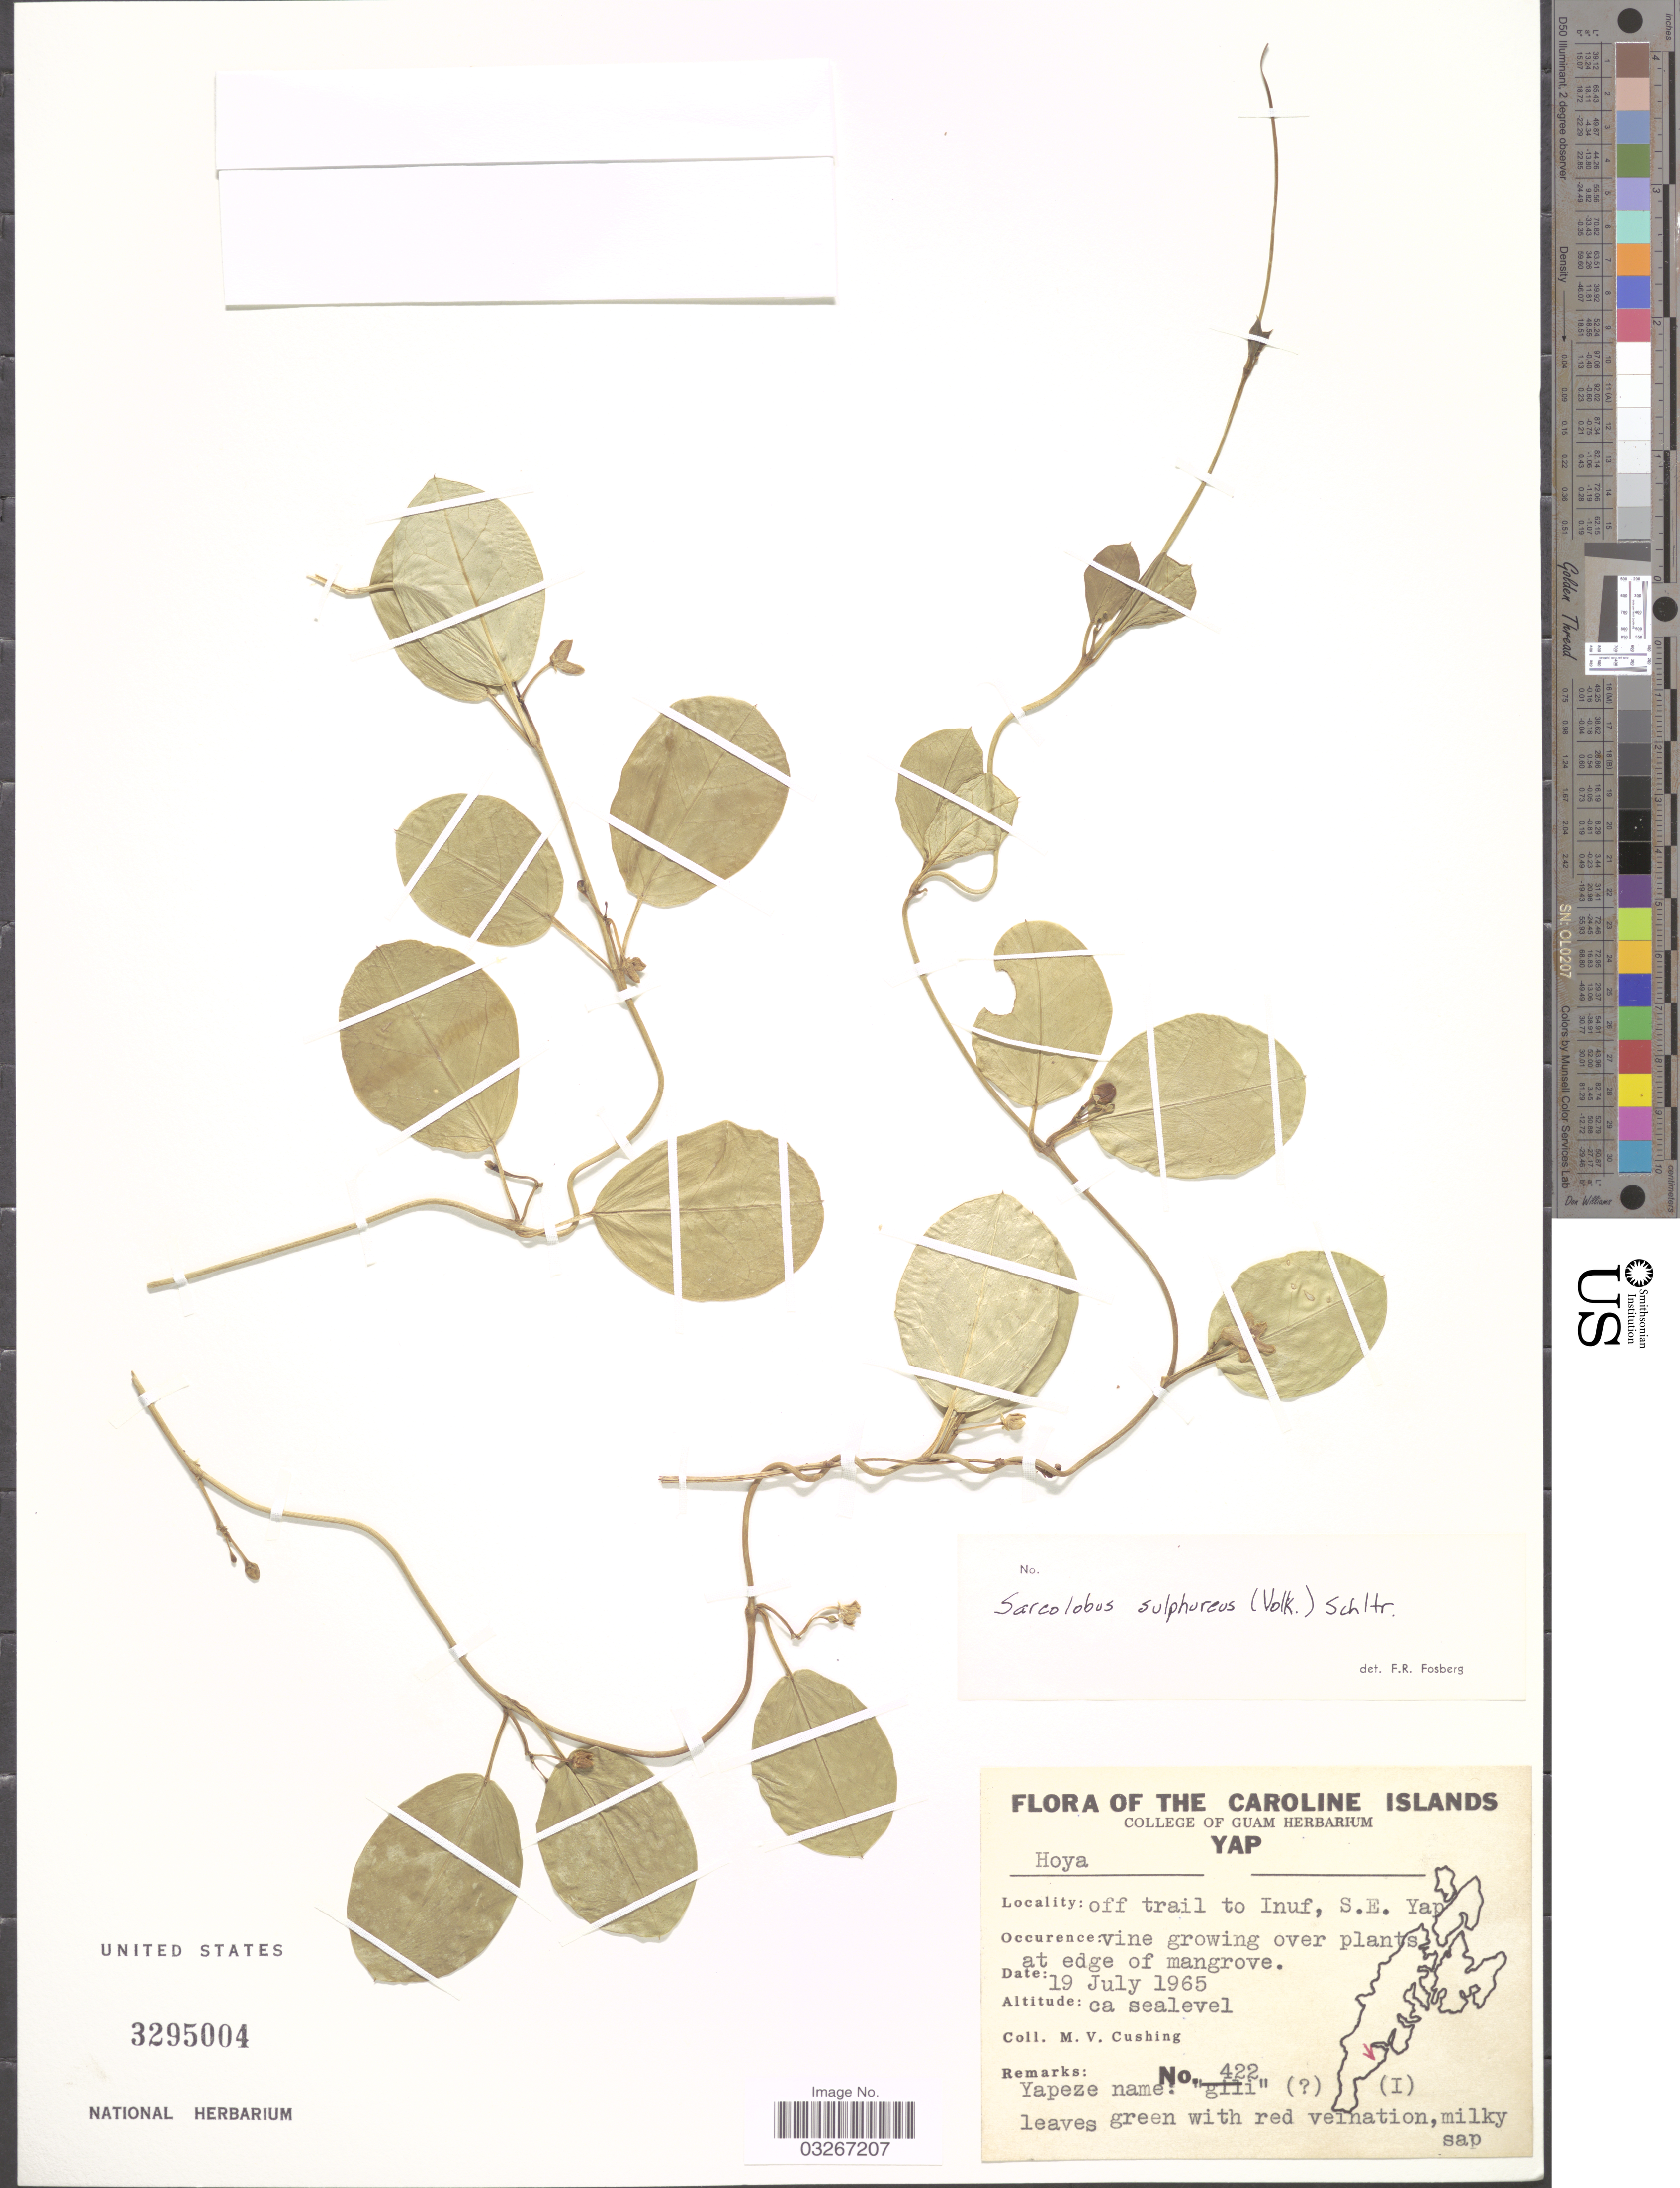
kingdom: Plantae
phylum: Tracheophyta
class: Magnoliopsida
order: Gentianales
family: Apocynaceae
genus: Sarcolobus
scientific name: Sarcolobus retusus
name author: K. Schum.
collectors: M. V. Cushing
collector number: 422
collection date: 1965-07-19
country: Micronesia, Federated States of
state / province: Yap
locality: The Caroline Islands. Off trail to Inuf, S. E. Yap.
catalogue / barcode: US 3295004